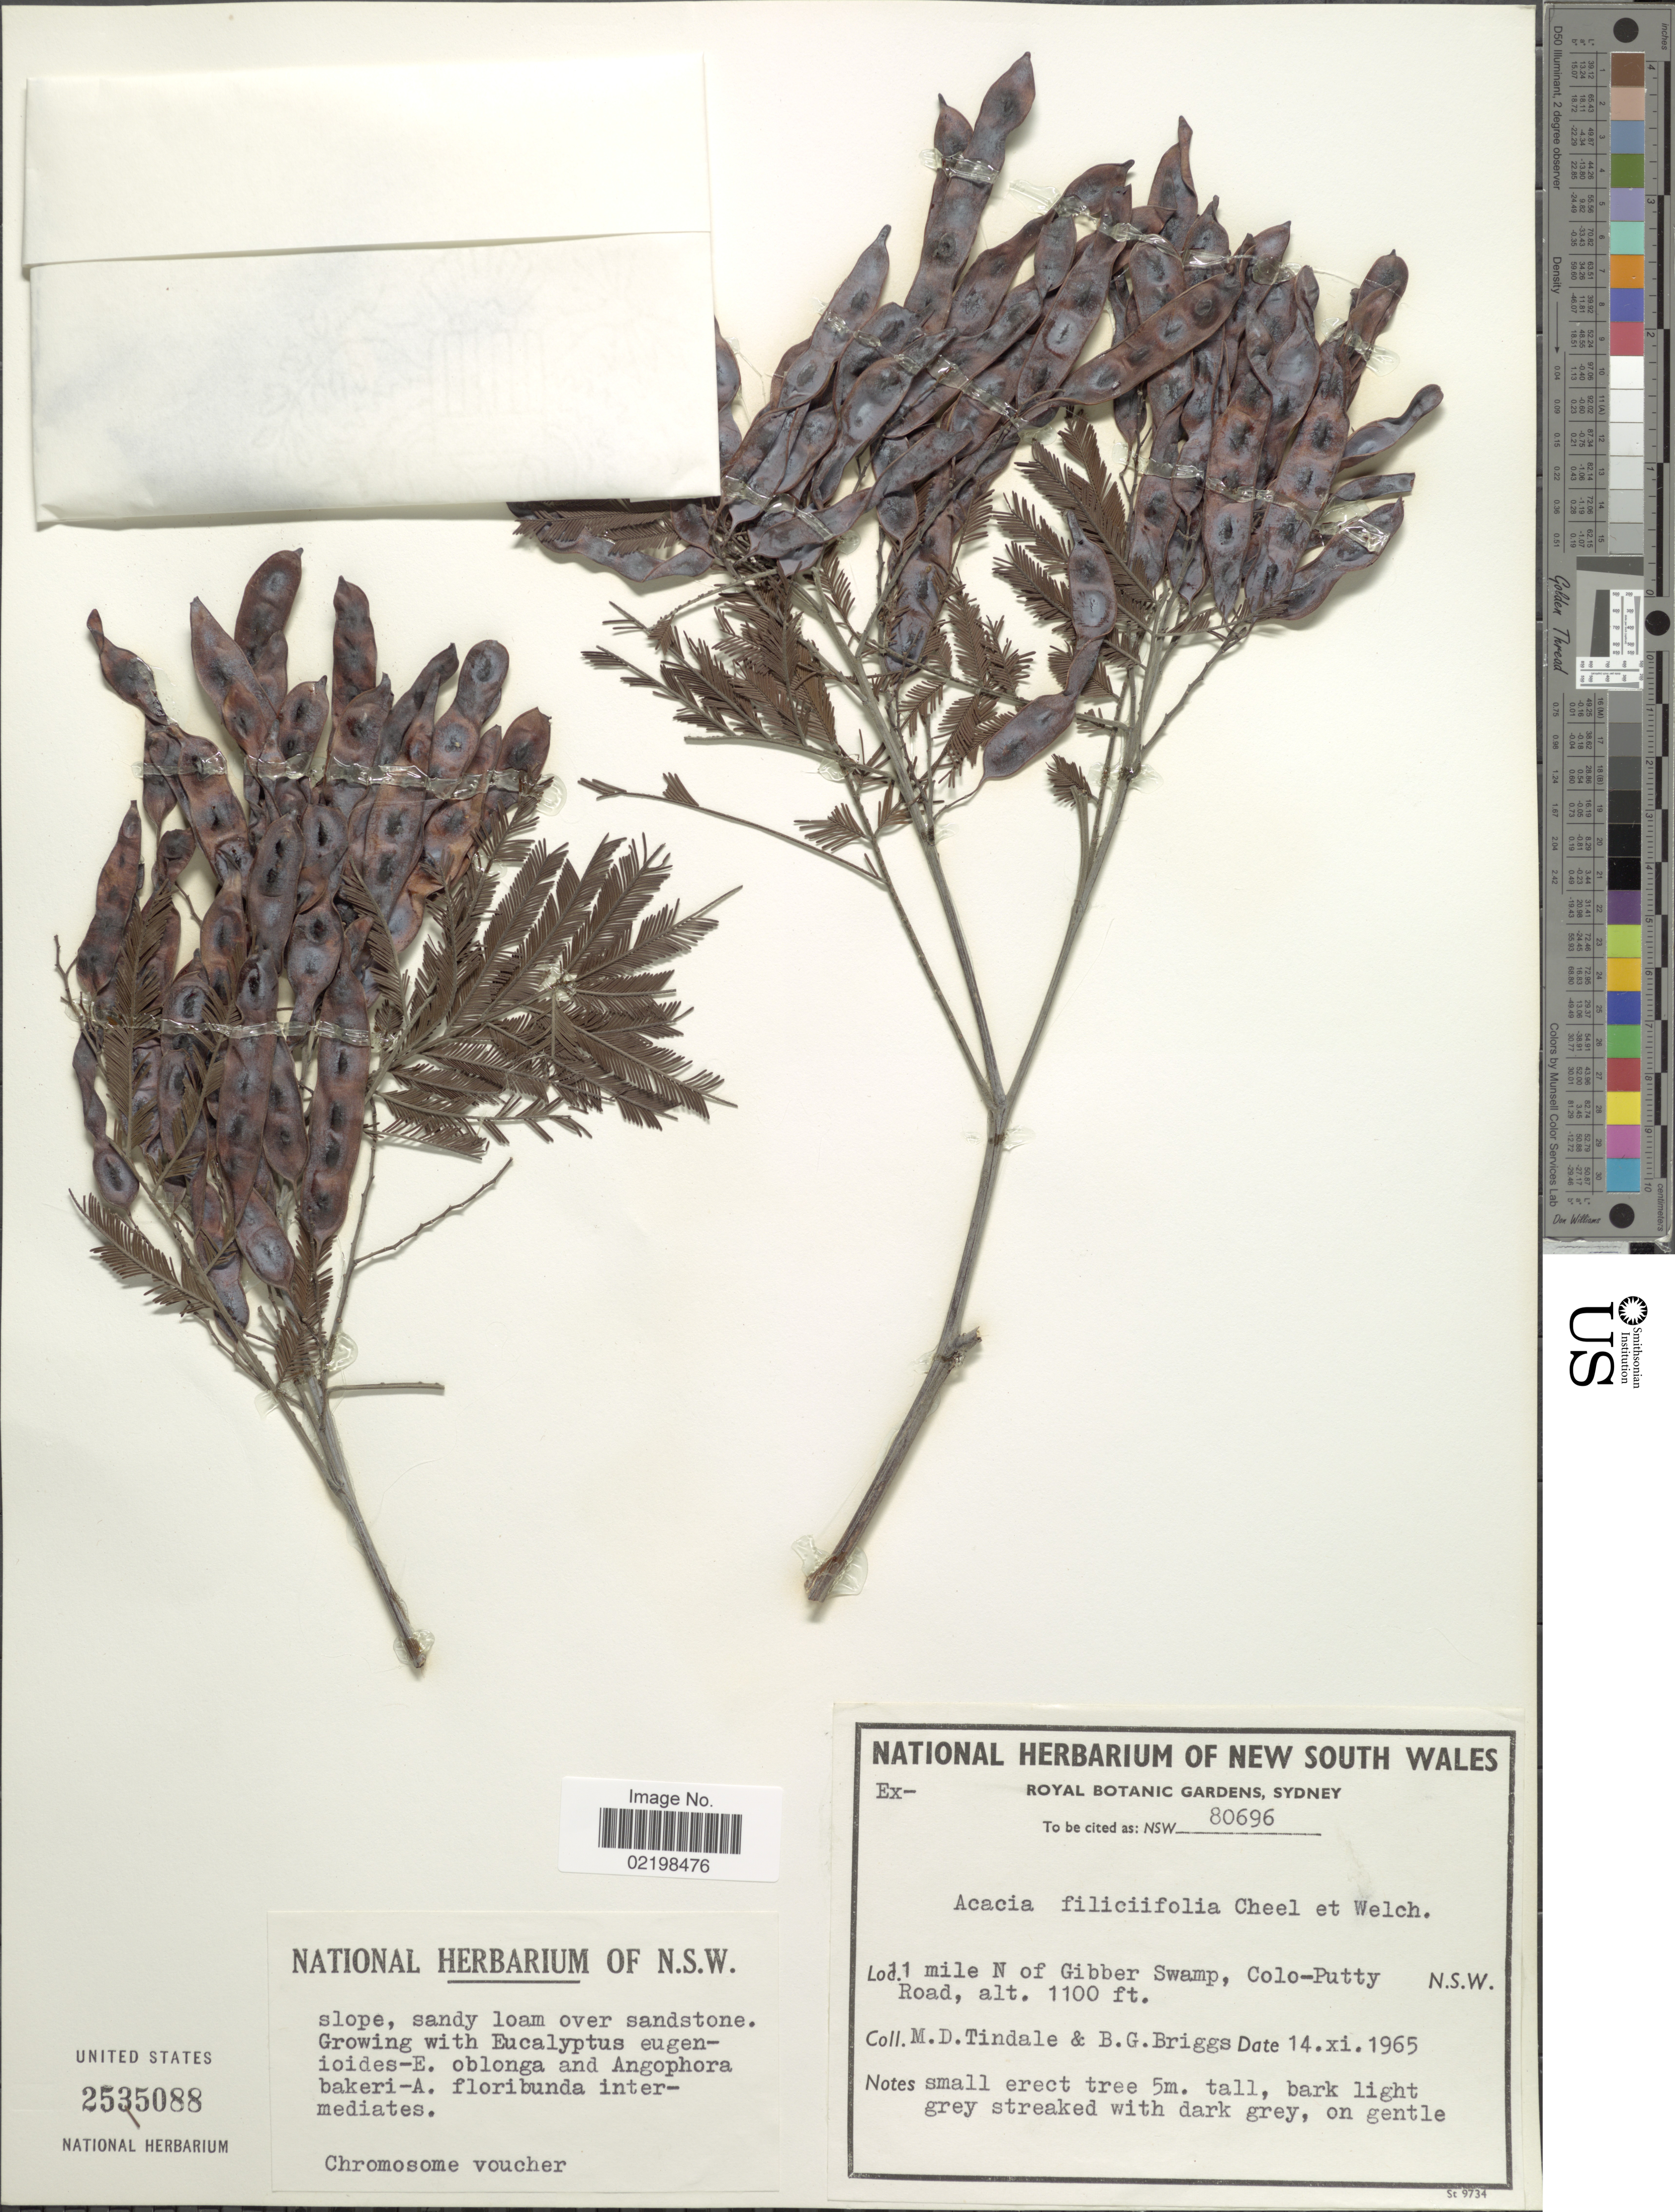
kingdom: Plantae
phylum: Tracheophyta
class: Magnoliopsida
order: Fabales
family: Fabaceae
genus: Acacia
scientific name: Acacia filicifolia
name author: Cheel & M.B. Welch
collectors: M. D. Tindale & B. G. Briggs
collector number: NSW 80696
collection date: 1965-11-14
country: Australia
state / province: New South Wales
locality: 1 mile N of Gibber Swamp, Colo-Putty Road.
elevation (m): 335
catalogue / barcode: US 2535088